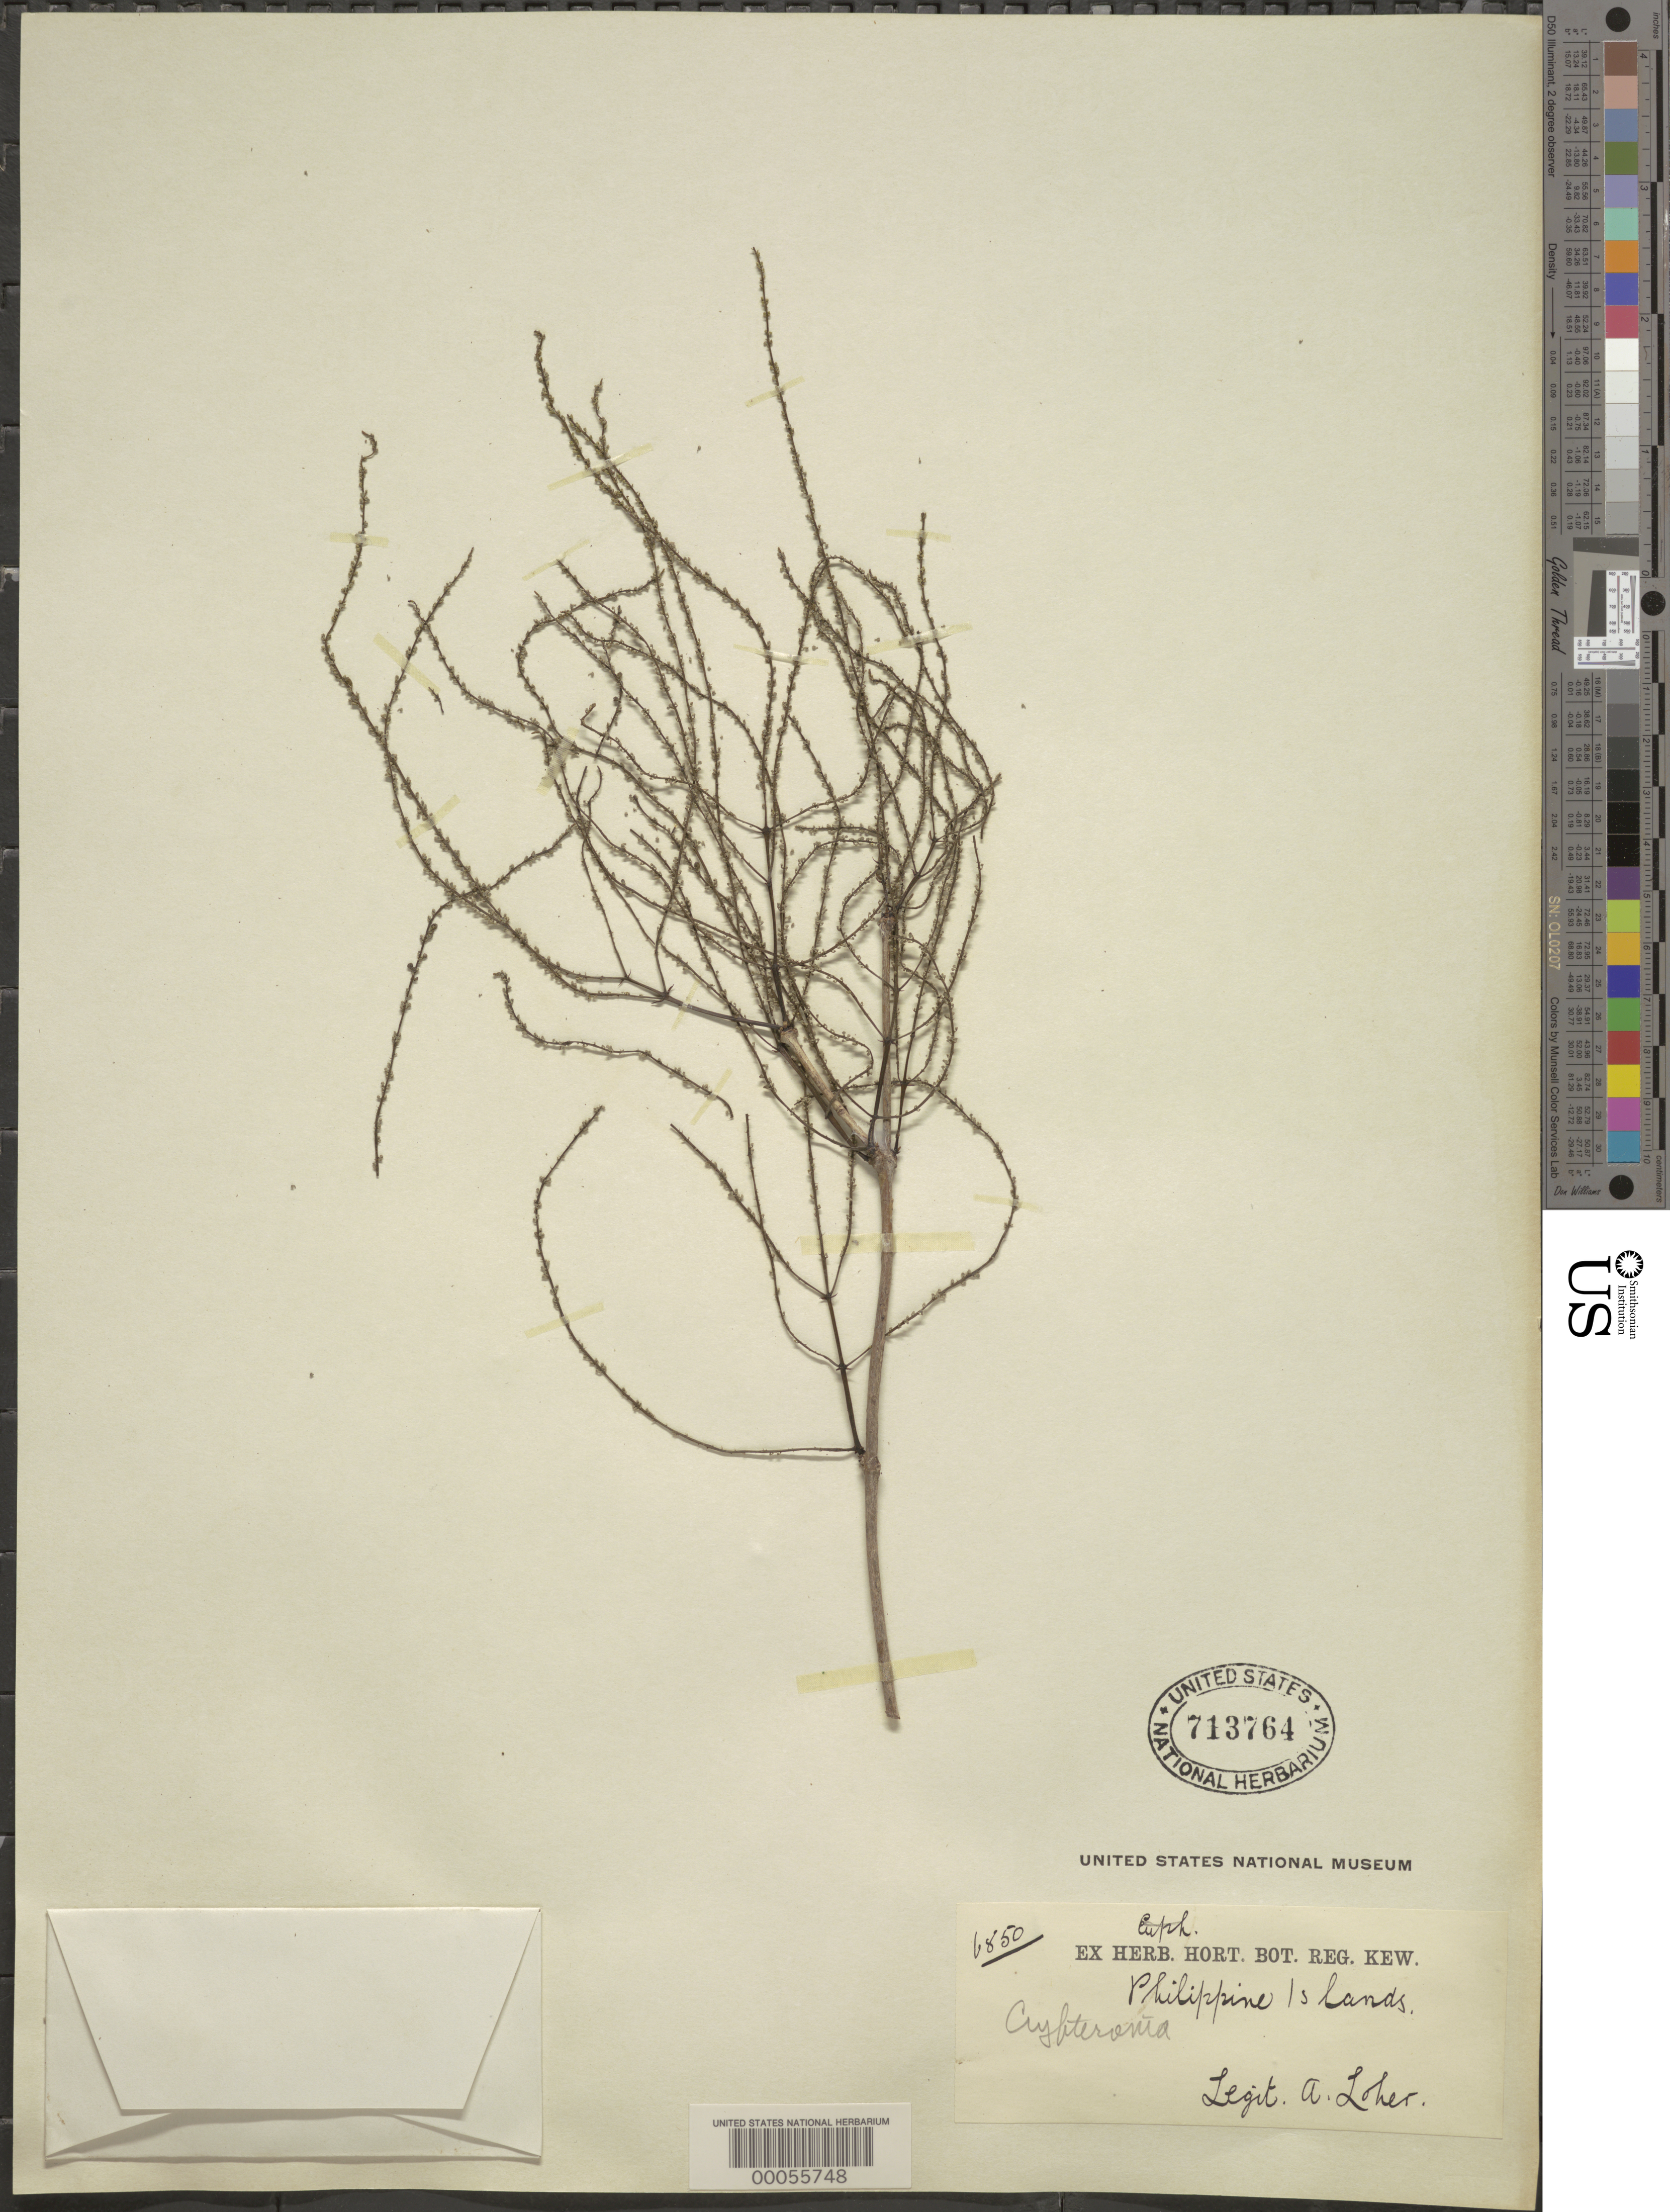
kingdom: Plantae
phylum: Tracheophyta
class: Magnoliopsida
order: Myrtales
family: Crypteroniaceae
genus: Crypteronia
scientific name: Crypteronia leptostachys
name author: Endl.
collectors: A. Loher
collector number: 6850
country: Philippines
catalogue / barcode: US 713764